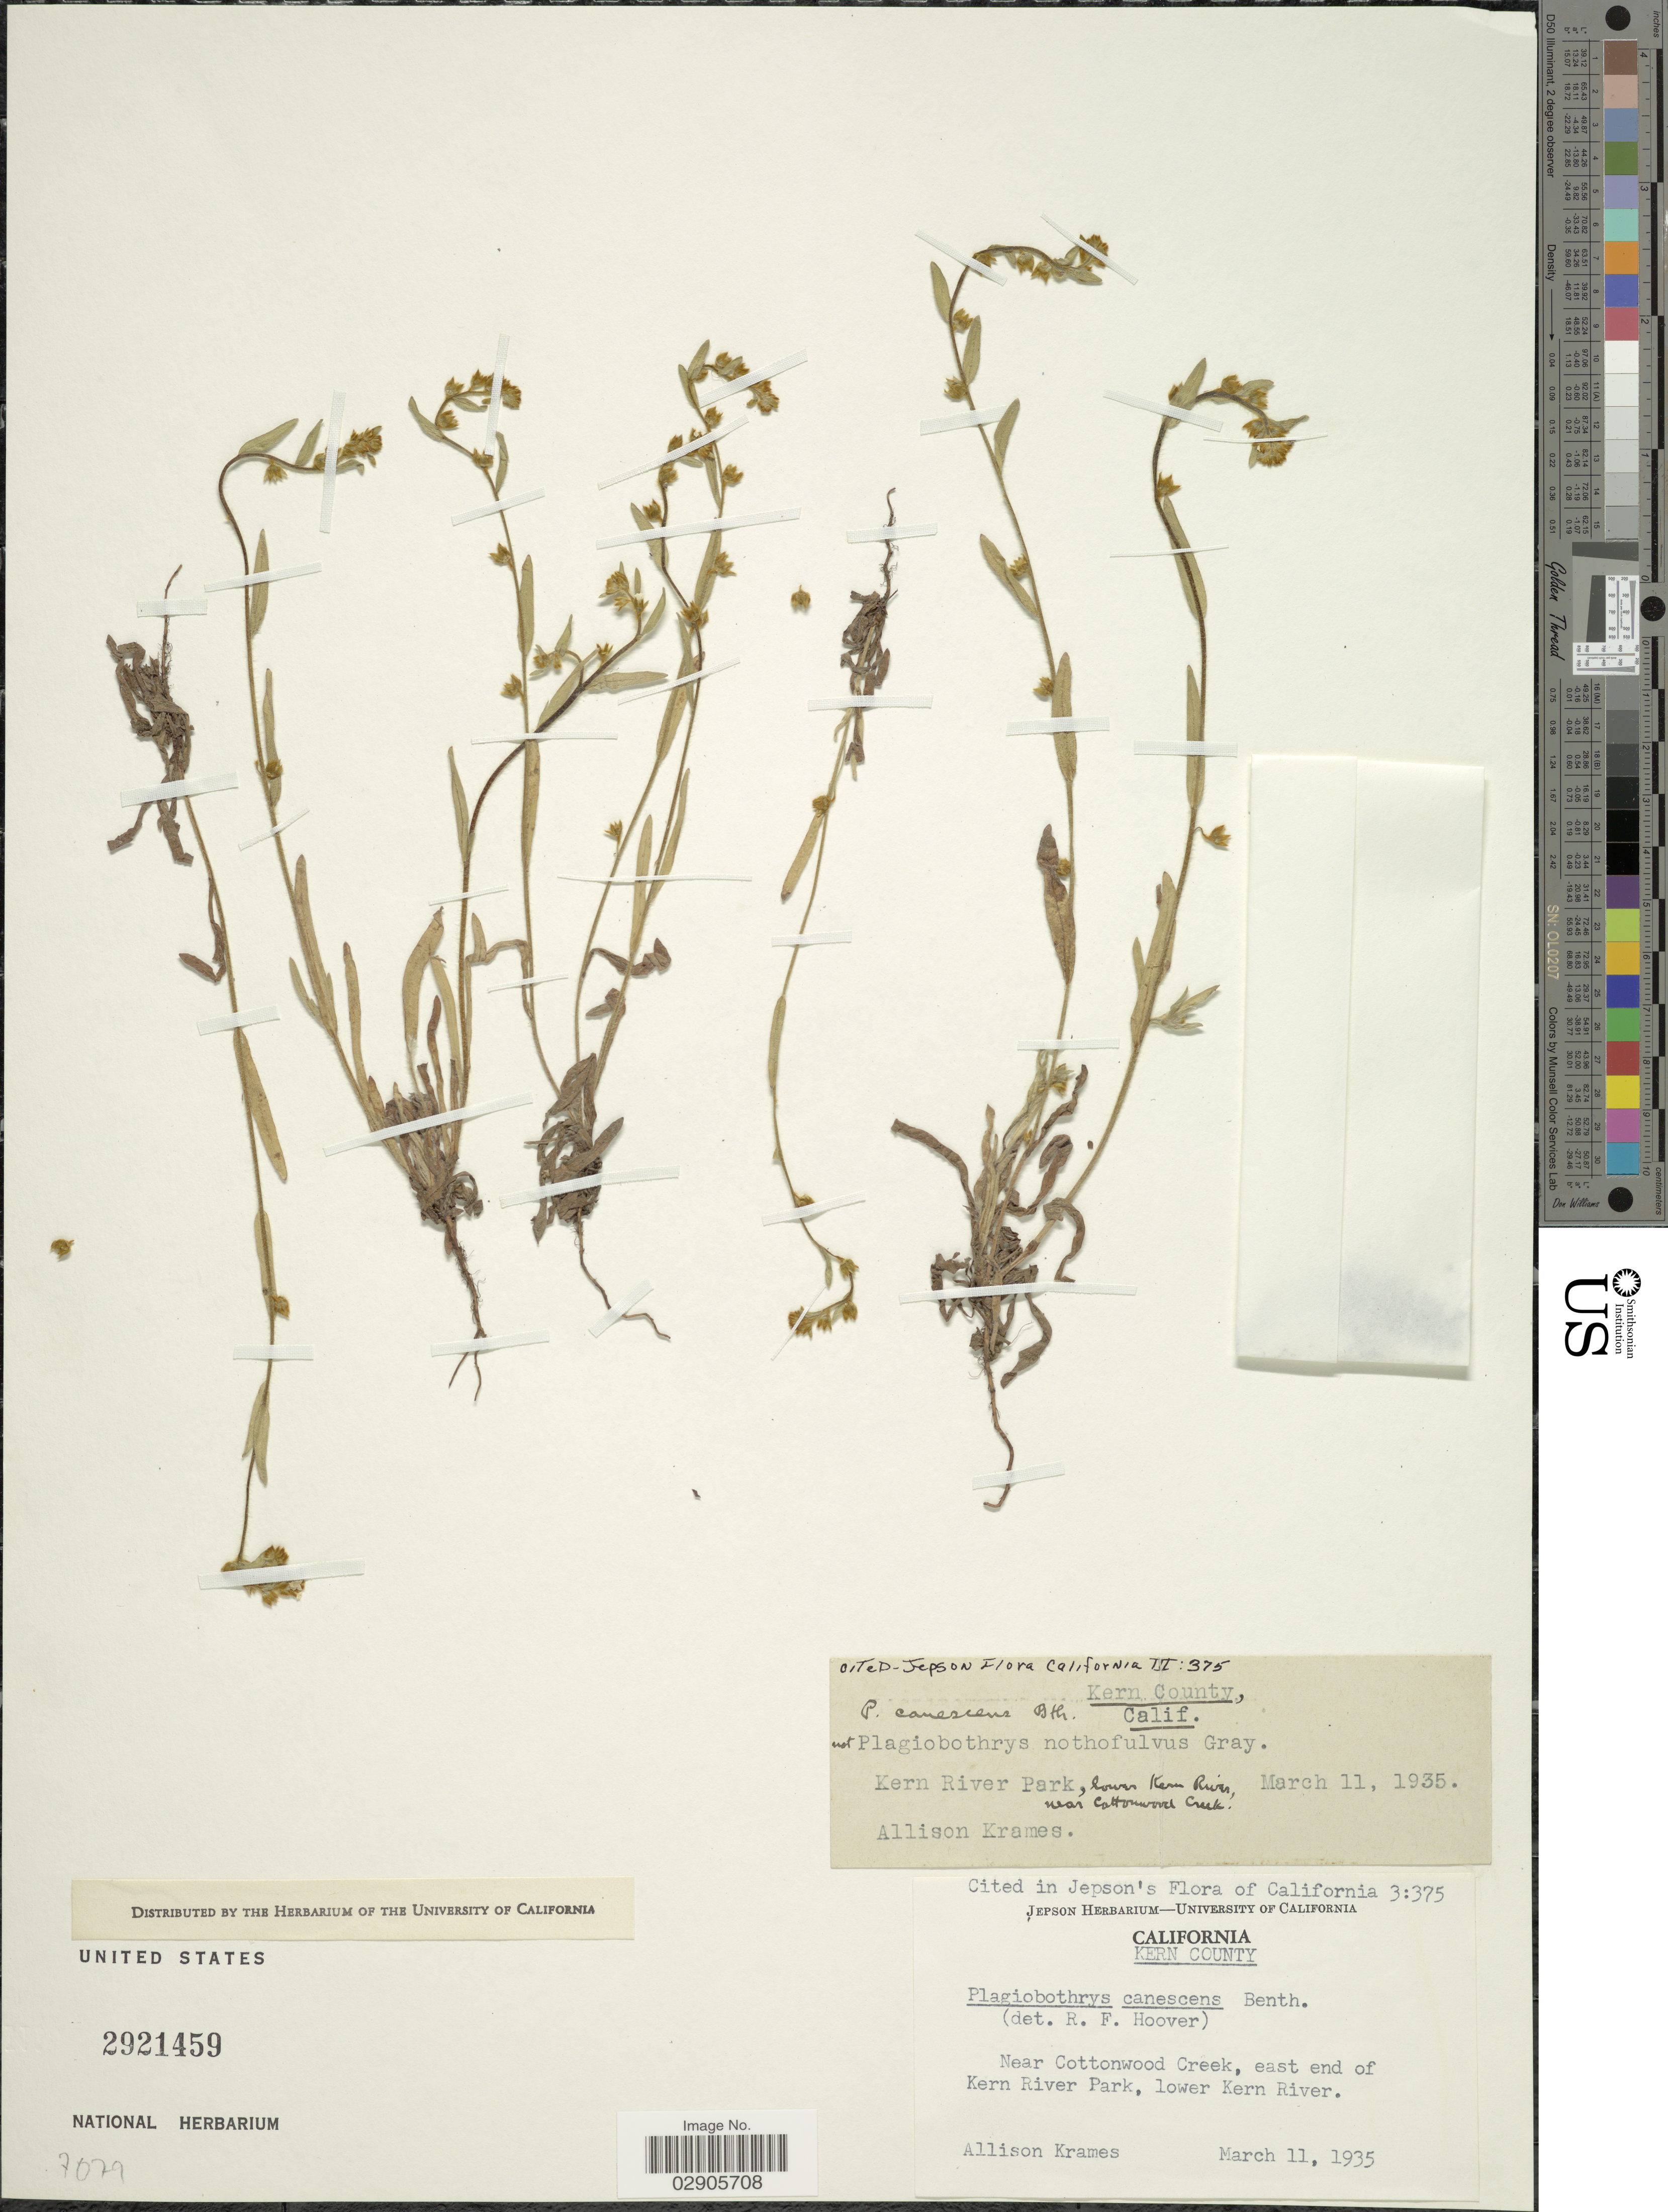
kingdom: Plantae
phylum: Tracheophyta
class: Magnoliopsida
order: Boraginales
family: Boraginaceae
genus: Plagiobothrys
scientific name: Plagiobothrys canescens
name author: Benth.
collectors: A. Krames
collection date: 1935-03-11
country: United States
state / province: California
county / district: Kern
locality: Kern County. Near Cottonwood Creek, east end of Kern River Park, lower Kern River.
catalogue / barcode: US 2921459